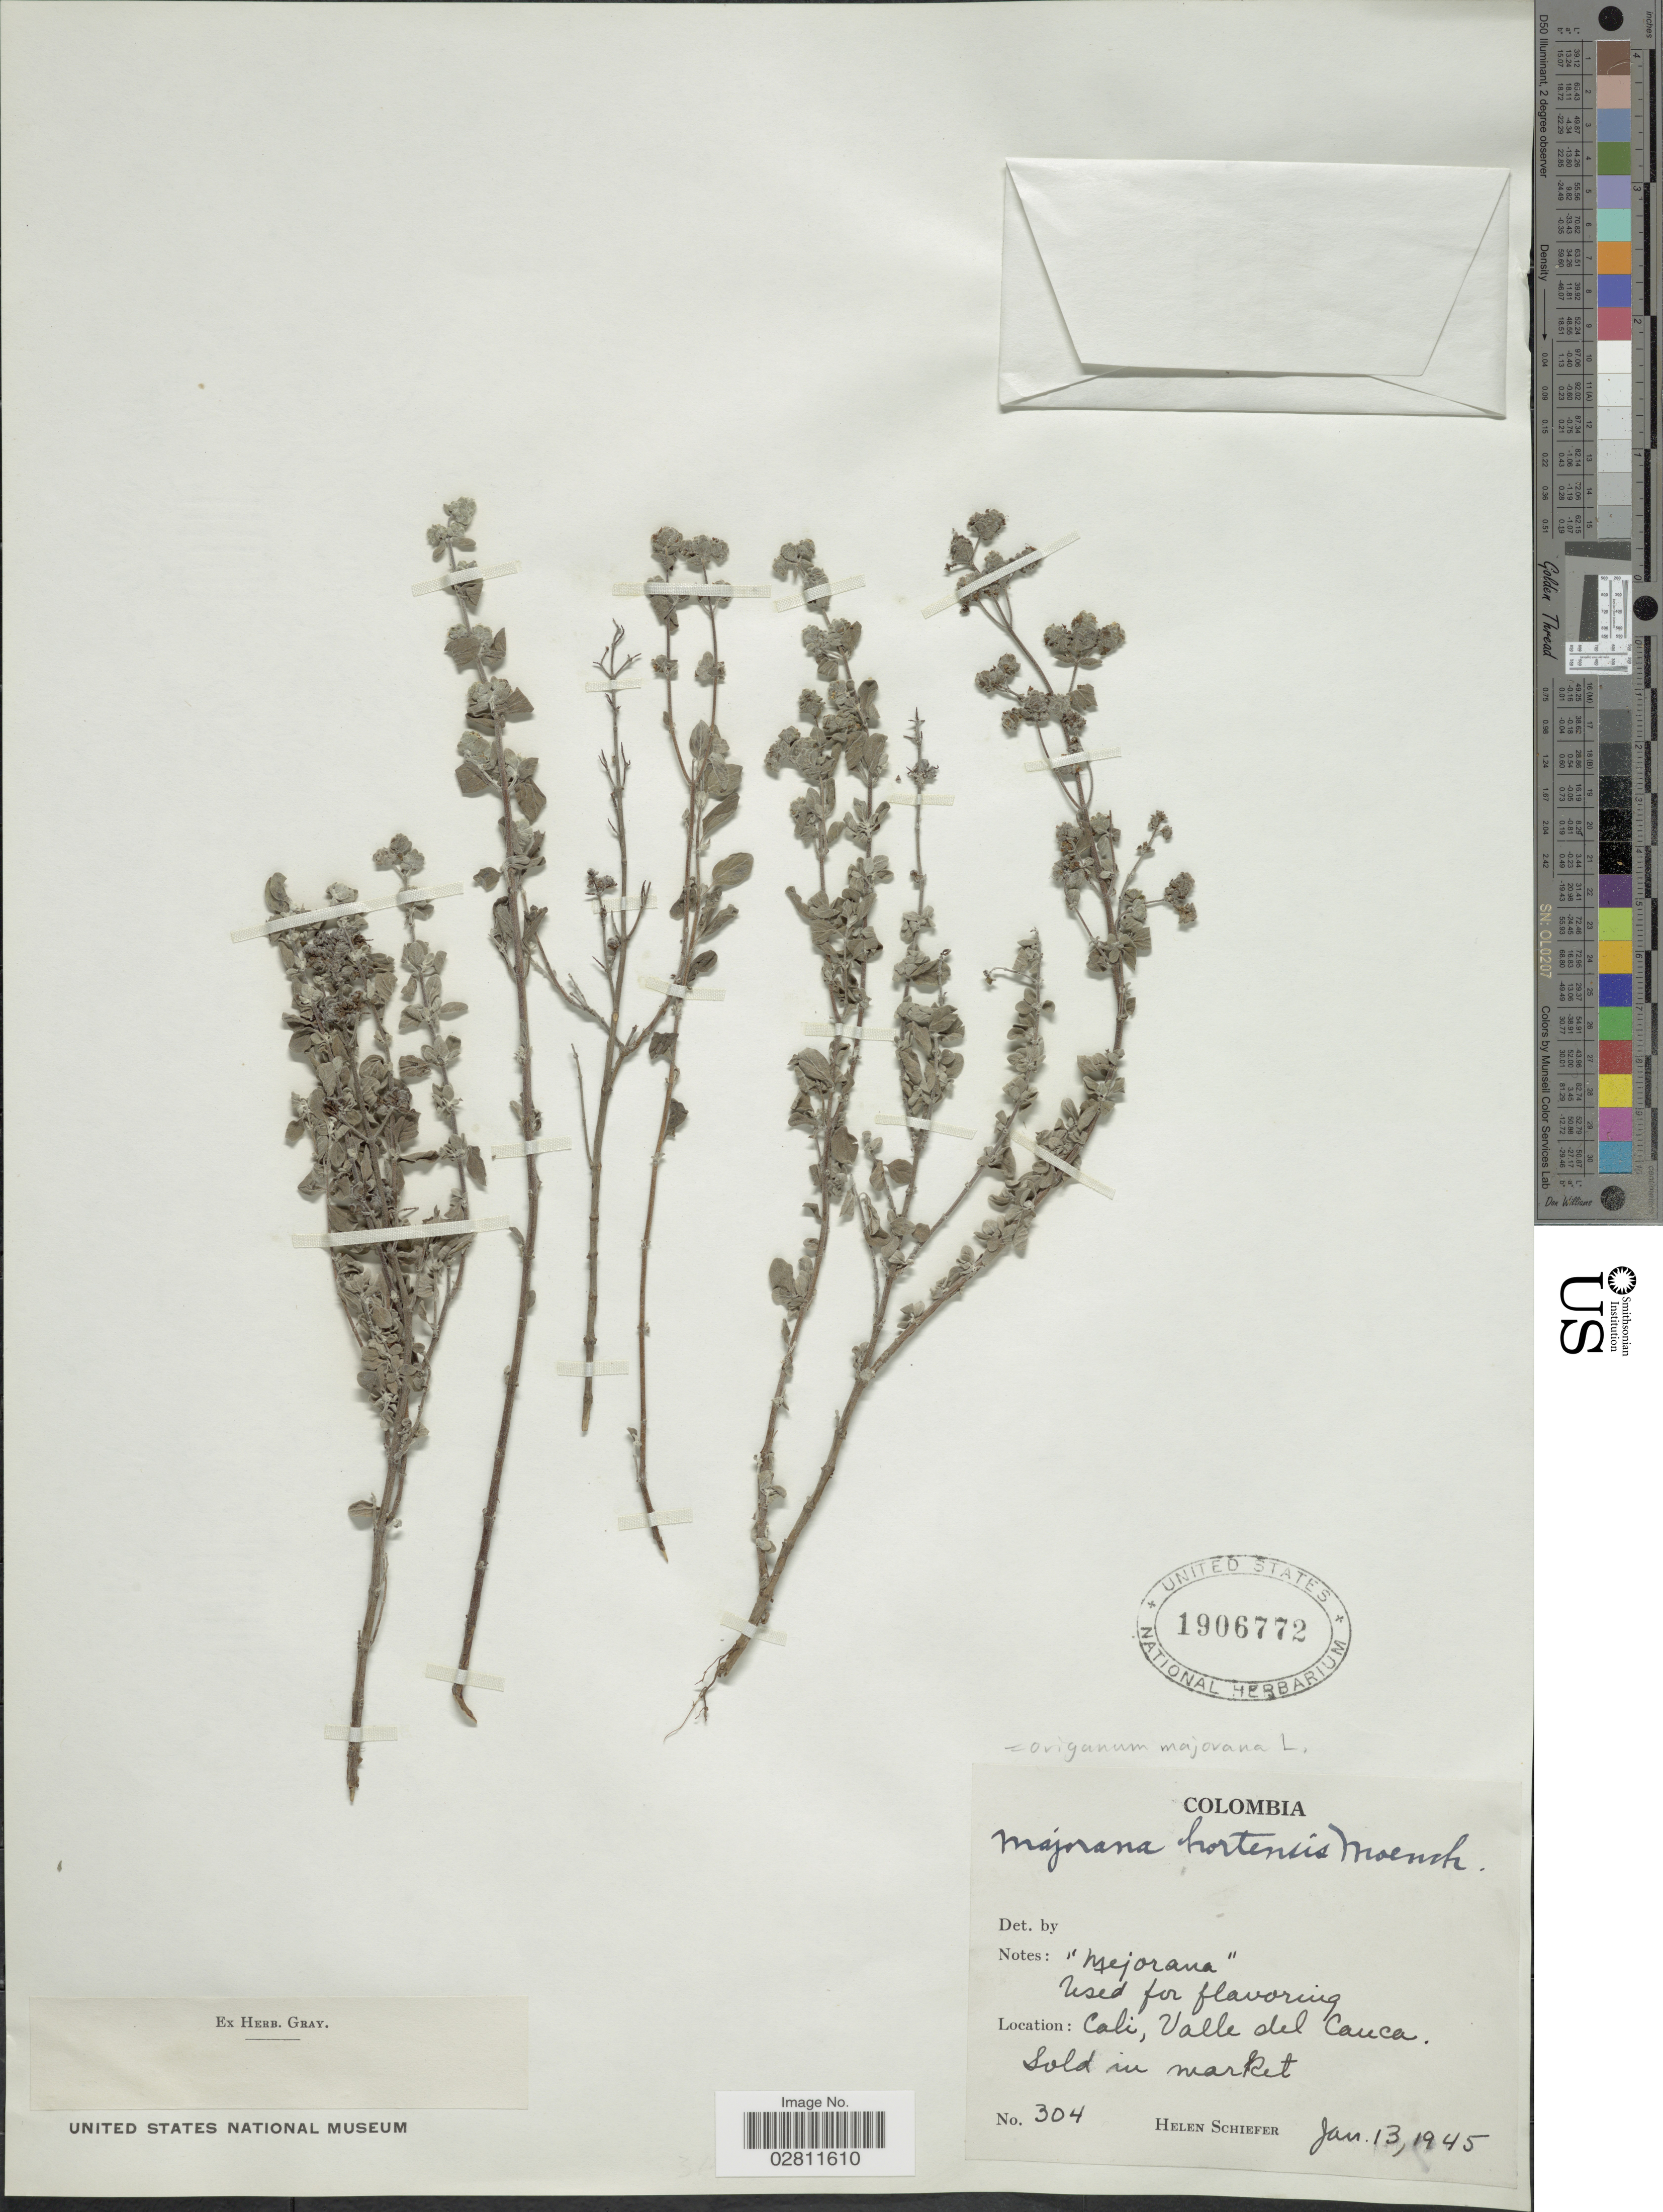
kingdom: Plantae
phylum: Tracheophyta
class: Magnoliopsida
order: Lamiales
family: Lamiaceae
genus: Origanum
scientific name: Origanum majorana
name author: L.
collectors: H. Schiefer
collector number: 304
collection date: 1945-01-13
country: Colombia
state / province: Valle del Cauca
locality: Cali.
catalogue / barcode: US 1906772